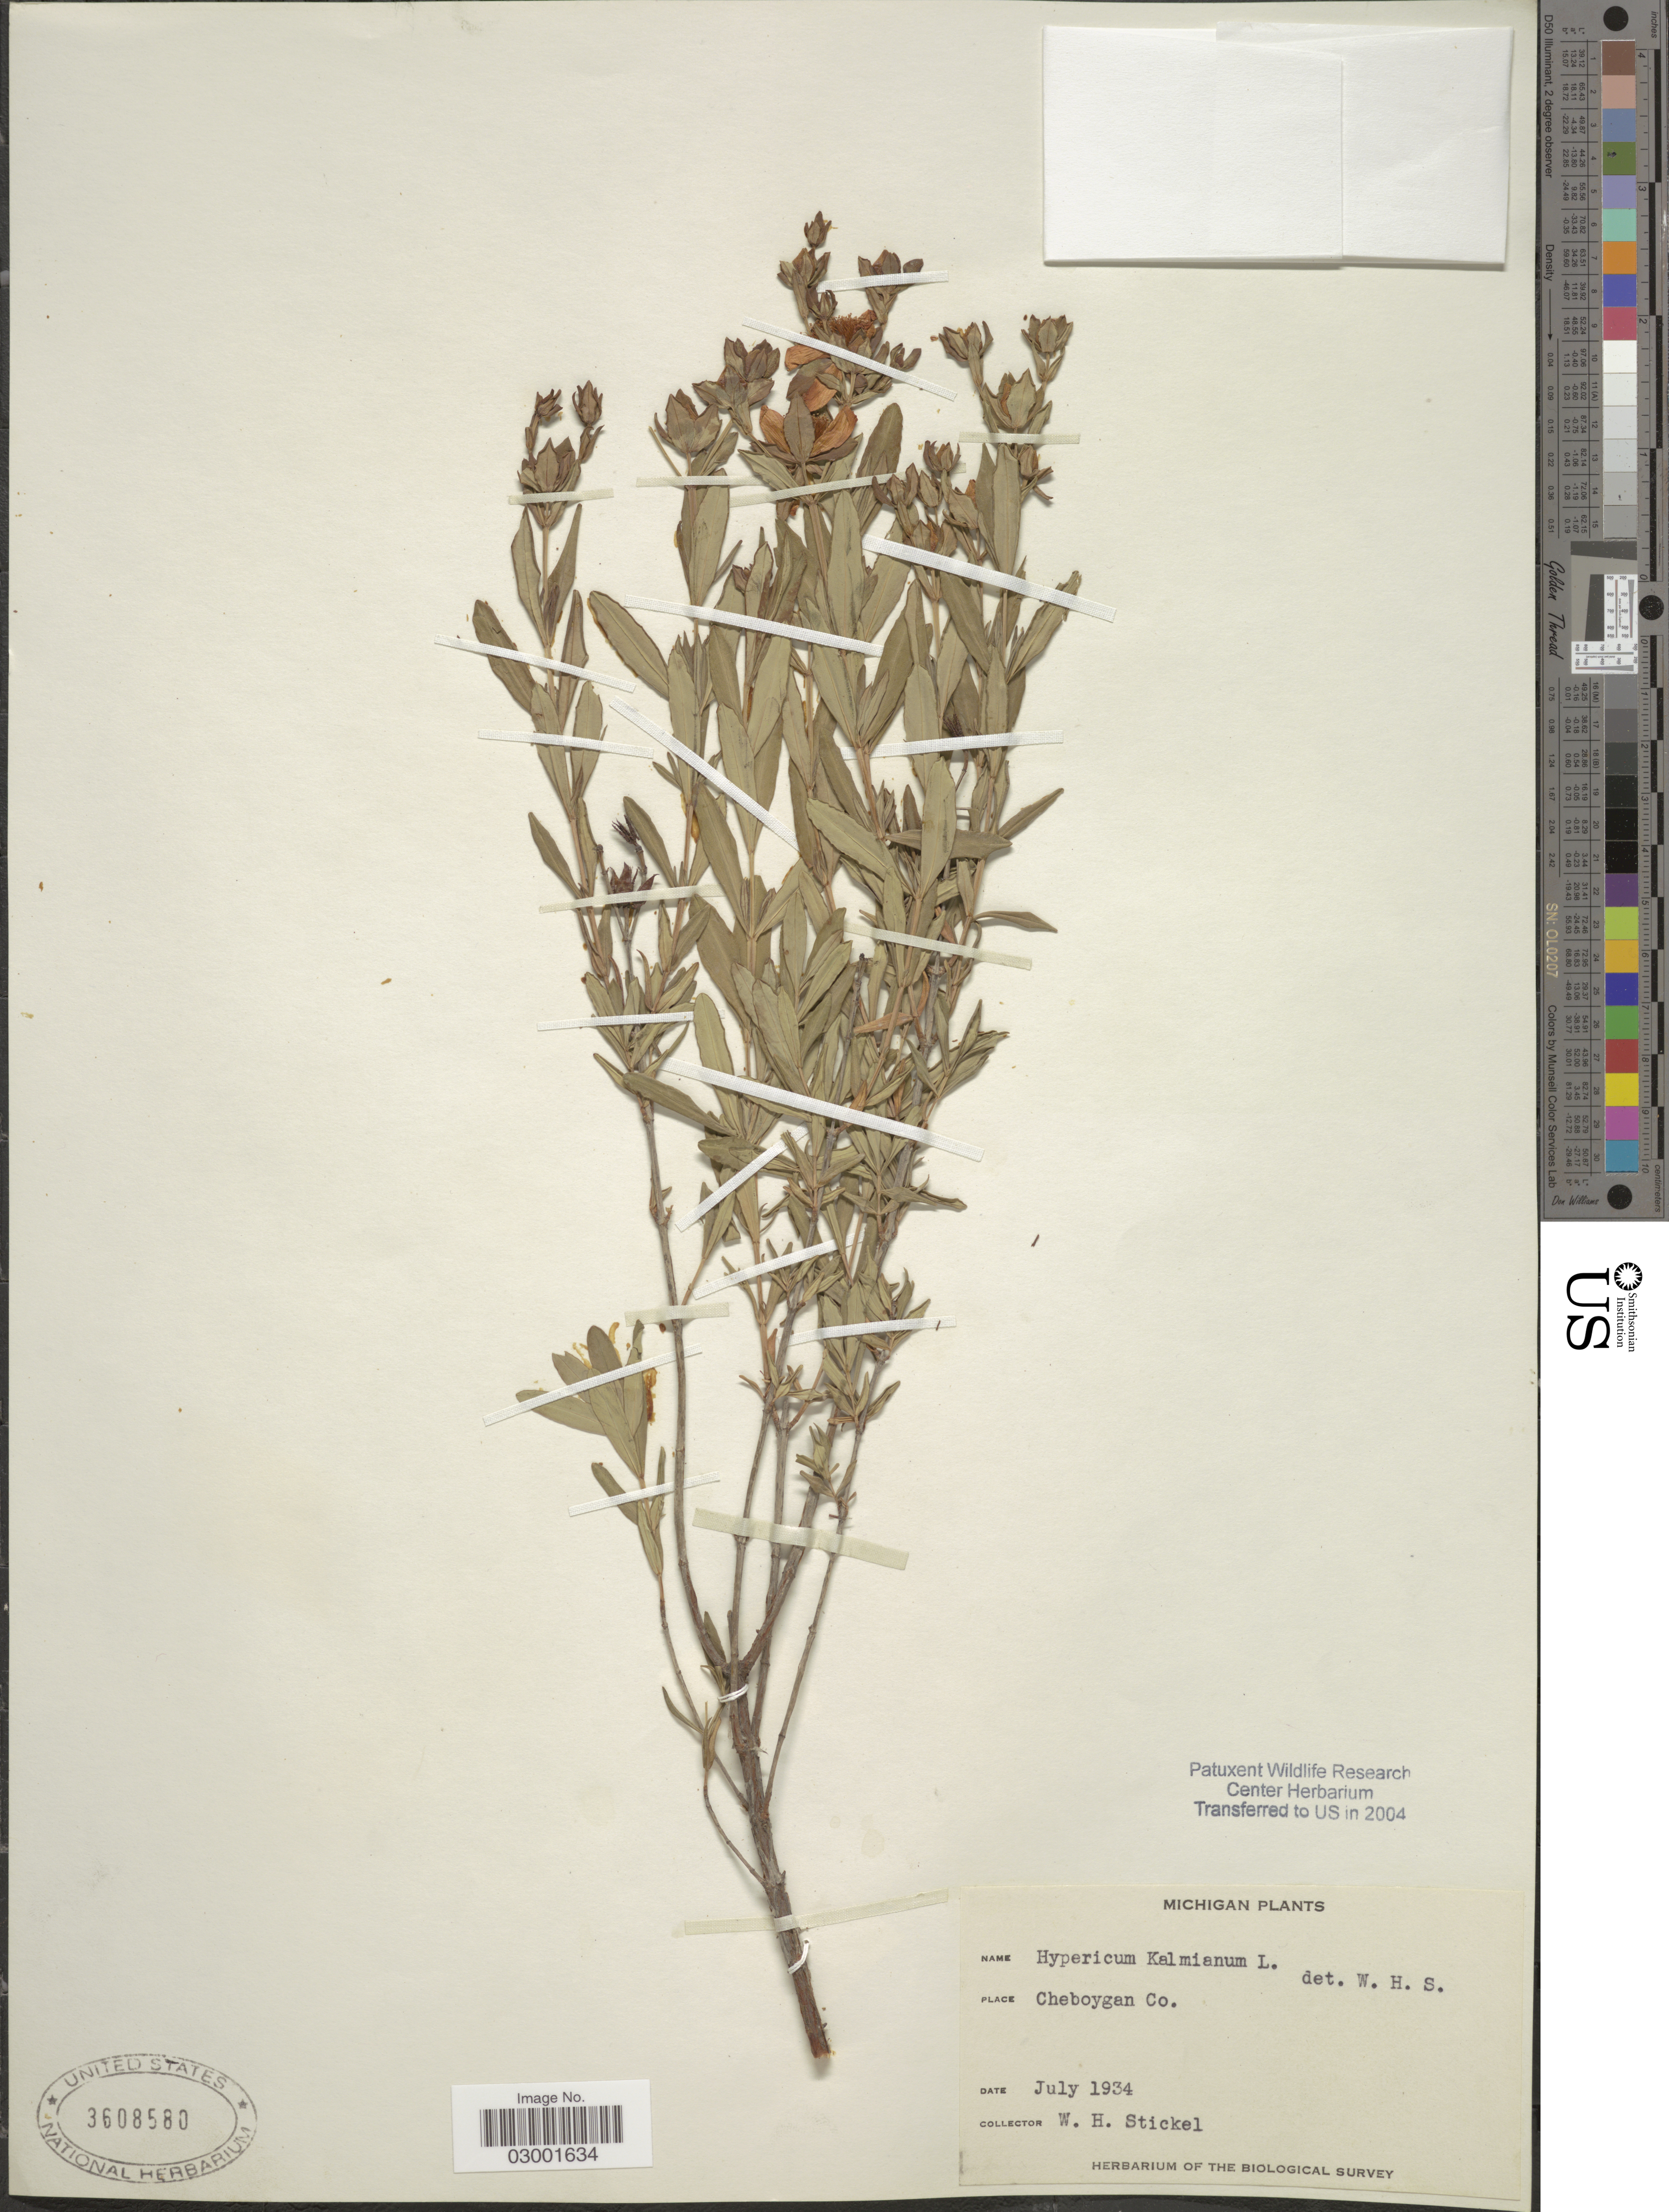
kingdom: Plantae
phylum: Tracheophyta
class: Magnoliopsida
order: Malpighiales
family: Hypericaceae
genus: Hypericum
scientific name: Hypericum kalmianum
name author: L.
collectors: W. Stickel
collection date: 1934-07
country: United States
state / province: Michigan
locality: Cheboygan Co.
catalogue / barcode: US 3608580